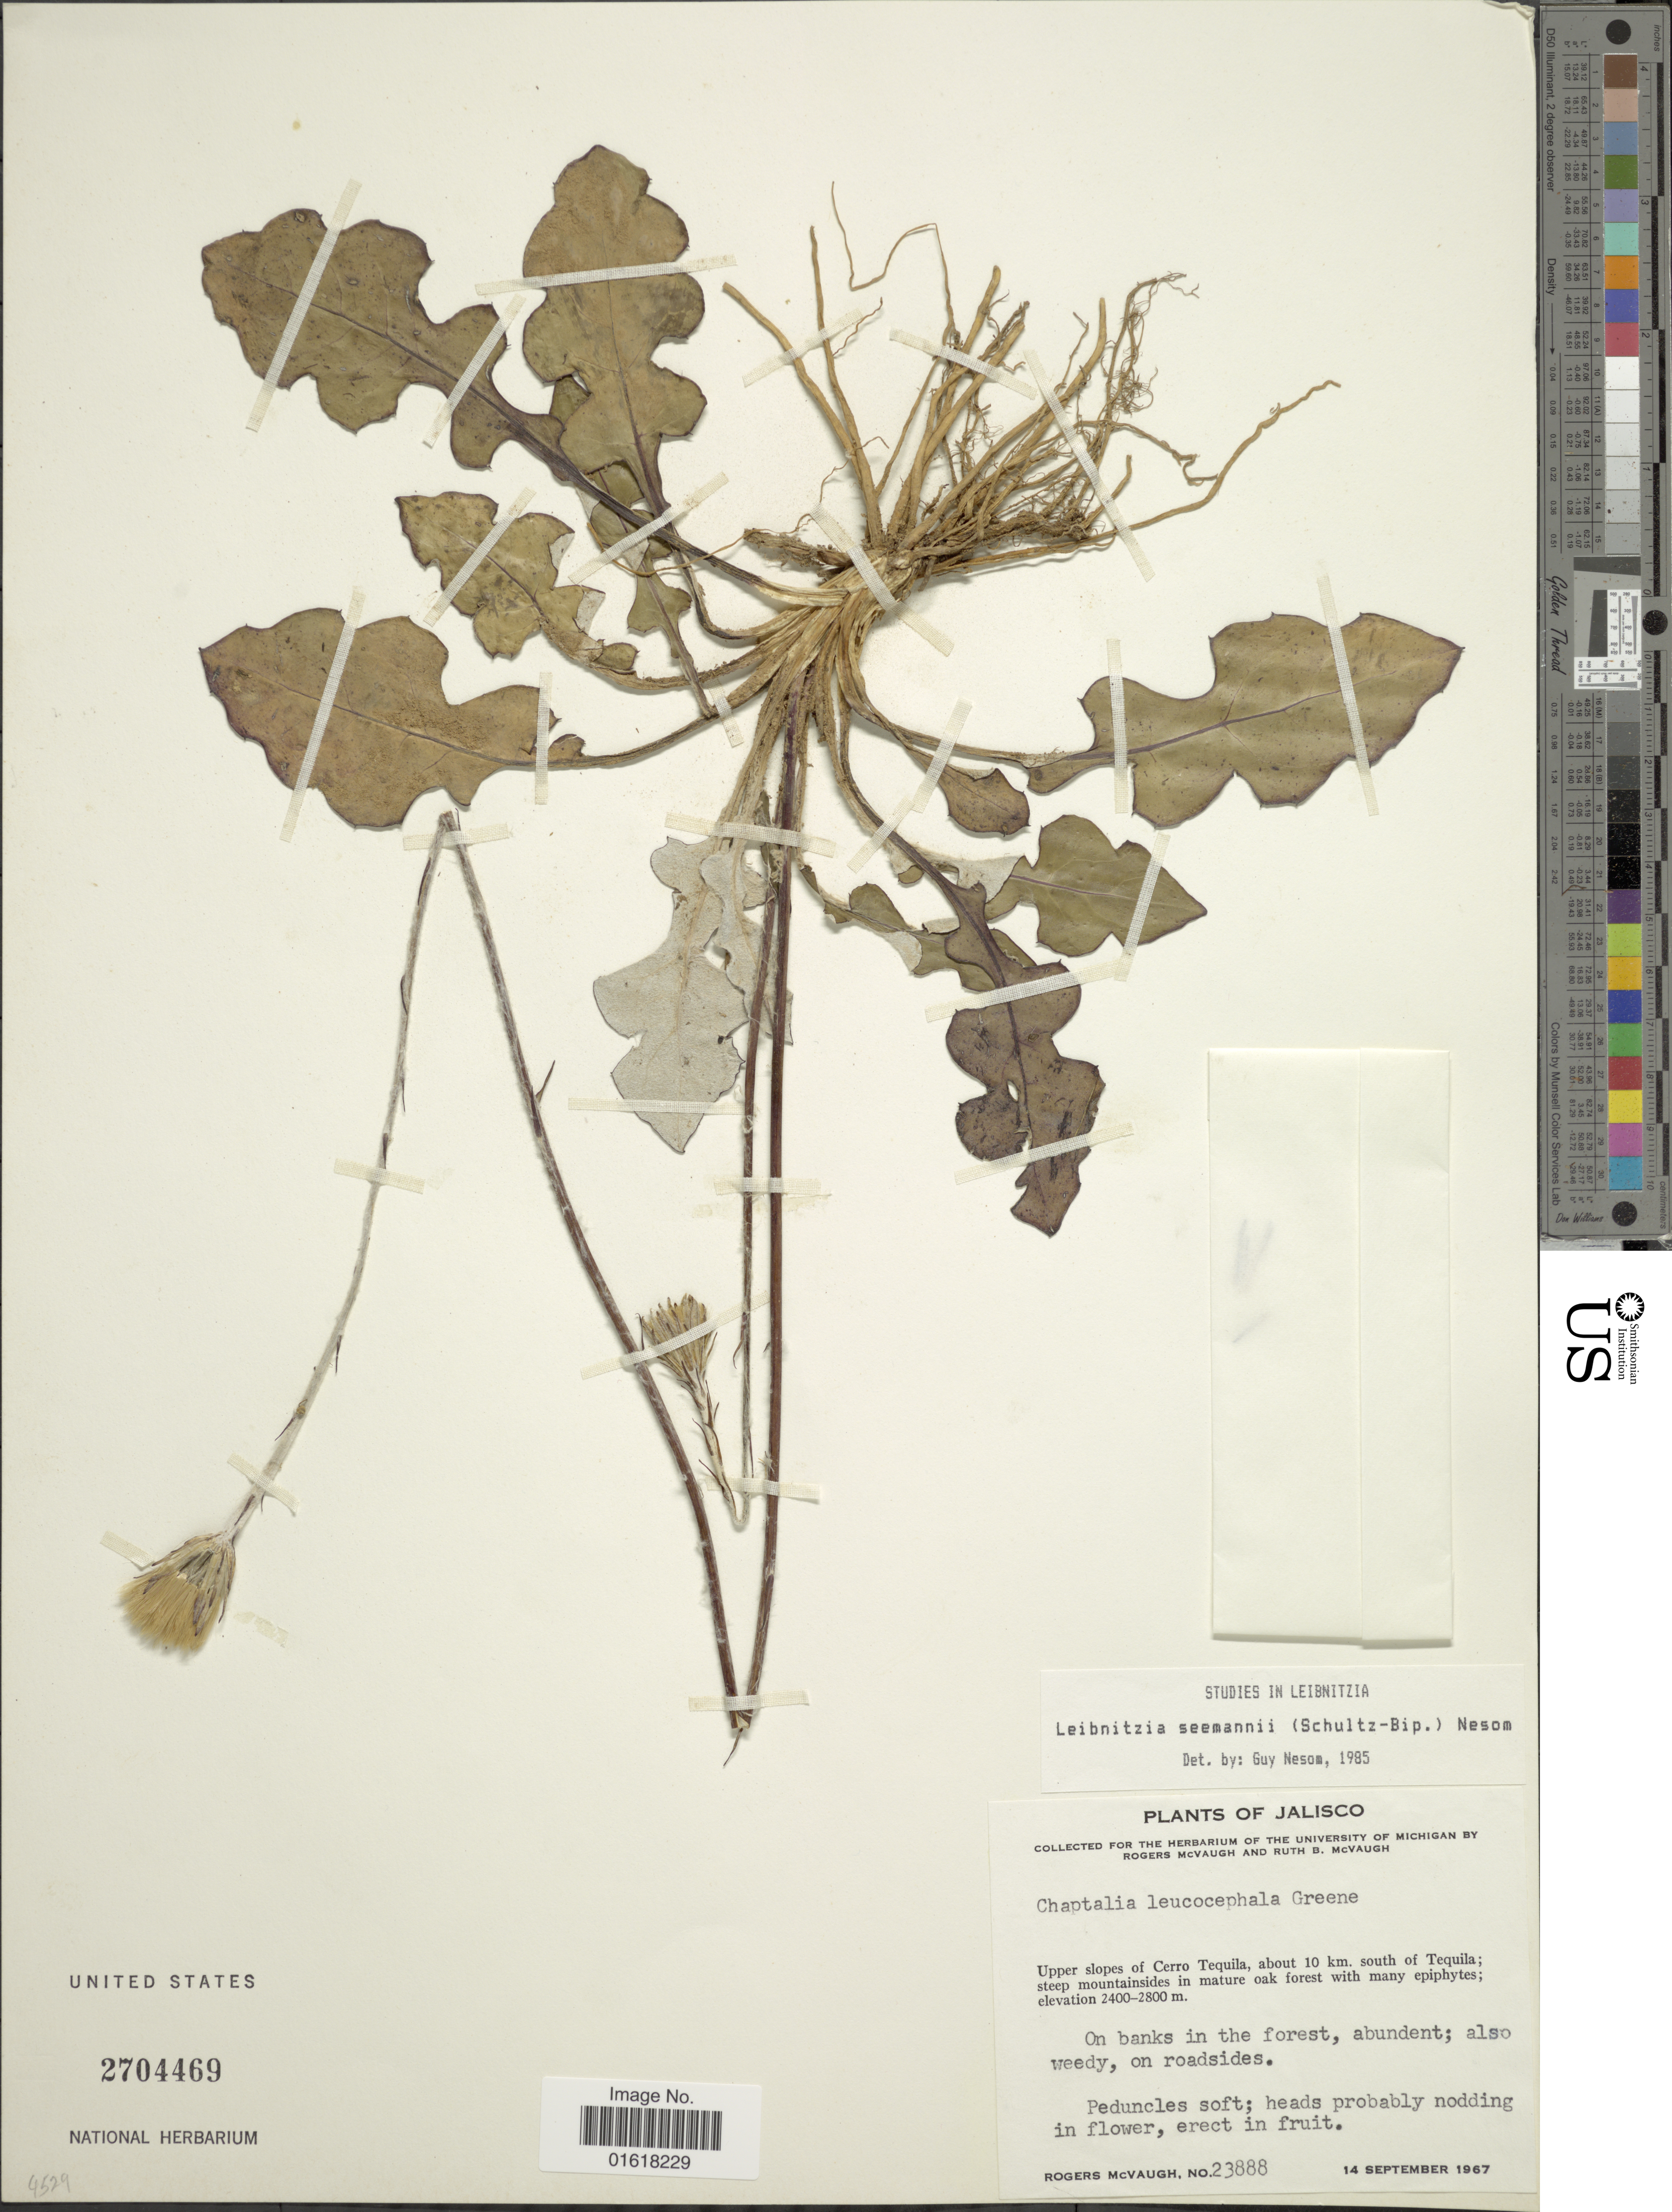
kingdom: Plantae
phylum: Tracheophyta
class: Magnoliopsida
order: Asterales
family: Asteraceae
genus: Leibnitzia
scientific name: Leibnitzia lyrata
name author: (Sch. Bip.) G.L. Nesom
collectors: R. McVaugh & R. McVaugh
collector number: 23888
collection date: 1967-09-14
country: Mexico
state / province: Jalisco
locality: Upper slopes of Cerro Tequila, about 10 km. south of Tequila; steep mountainsides in mature oak forest with many epiphytes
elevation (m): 2400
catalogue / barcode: US 2704469